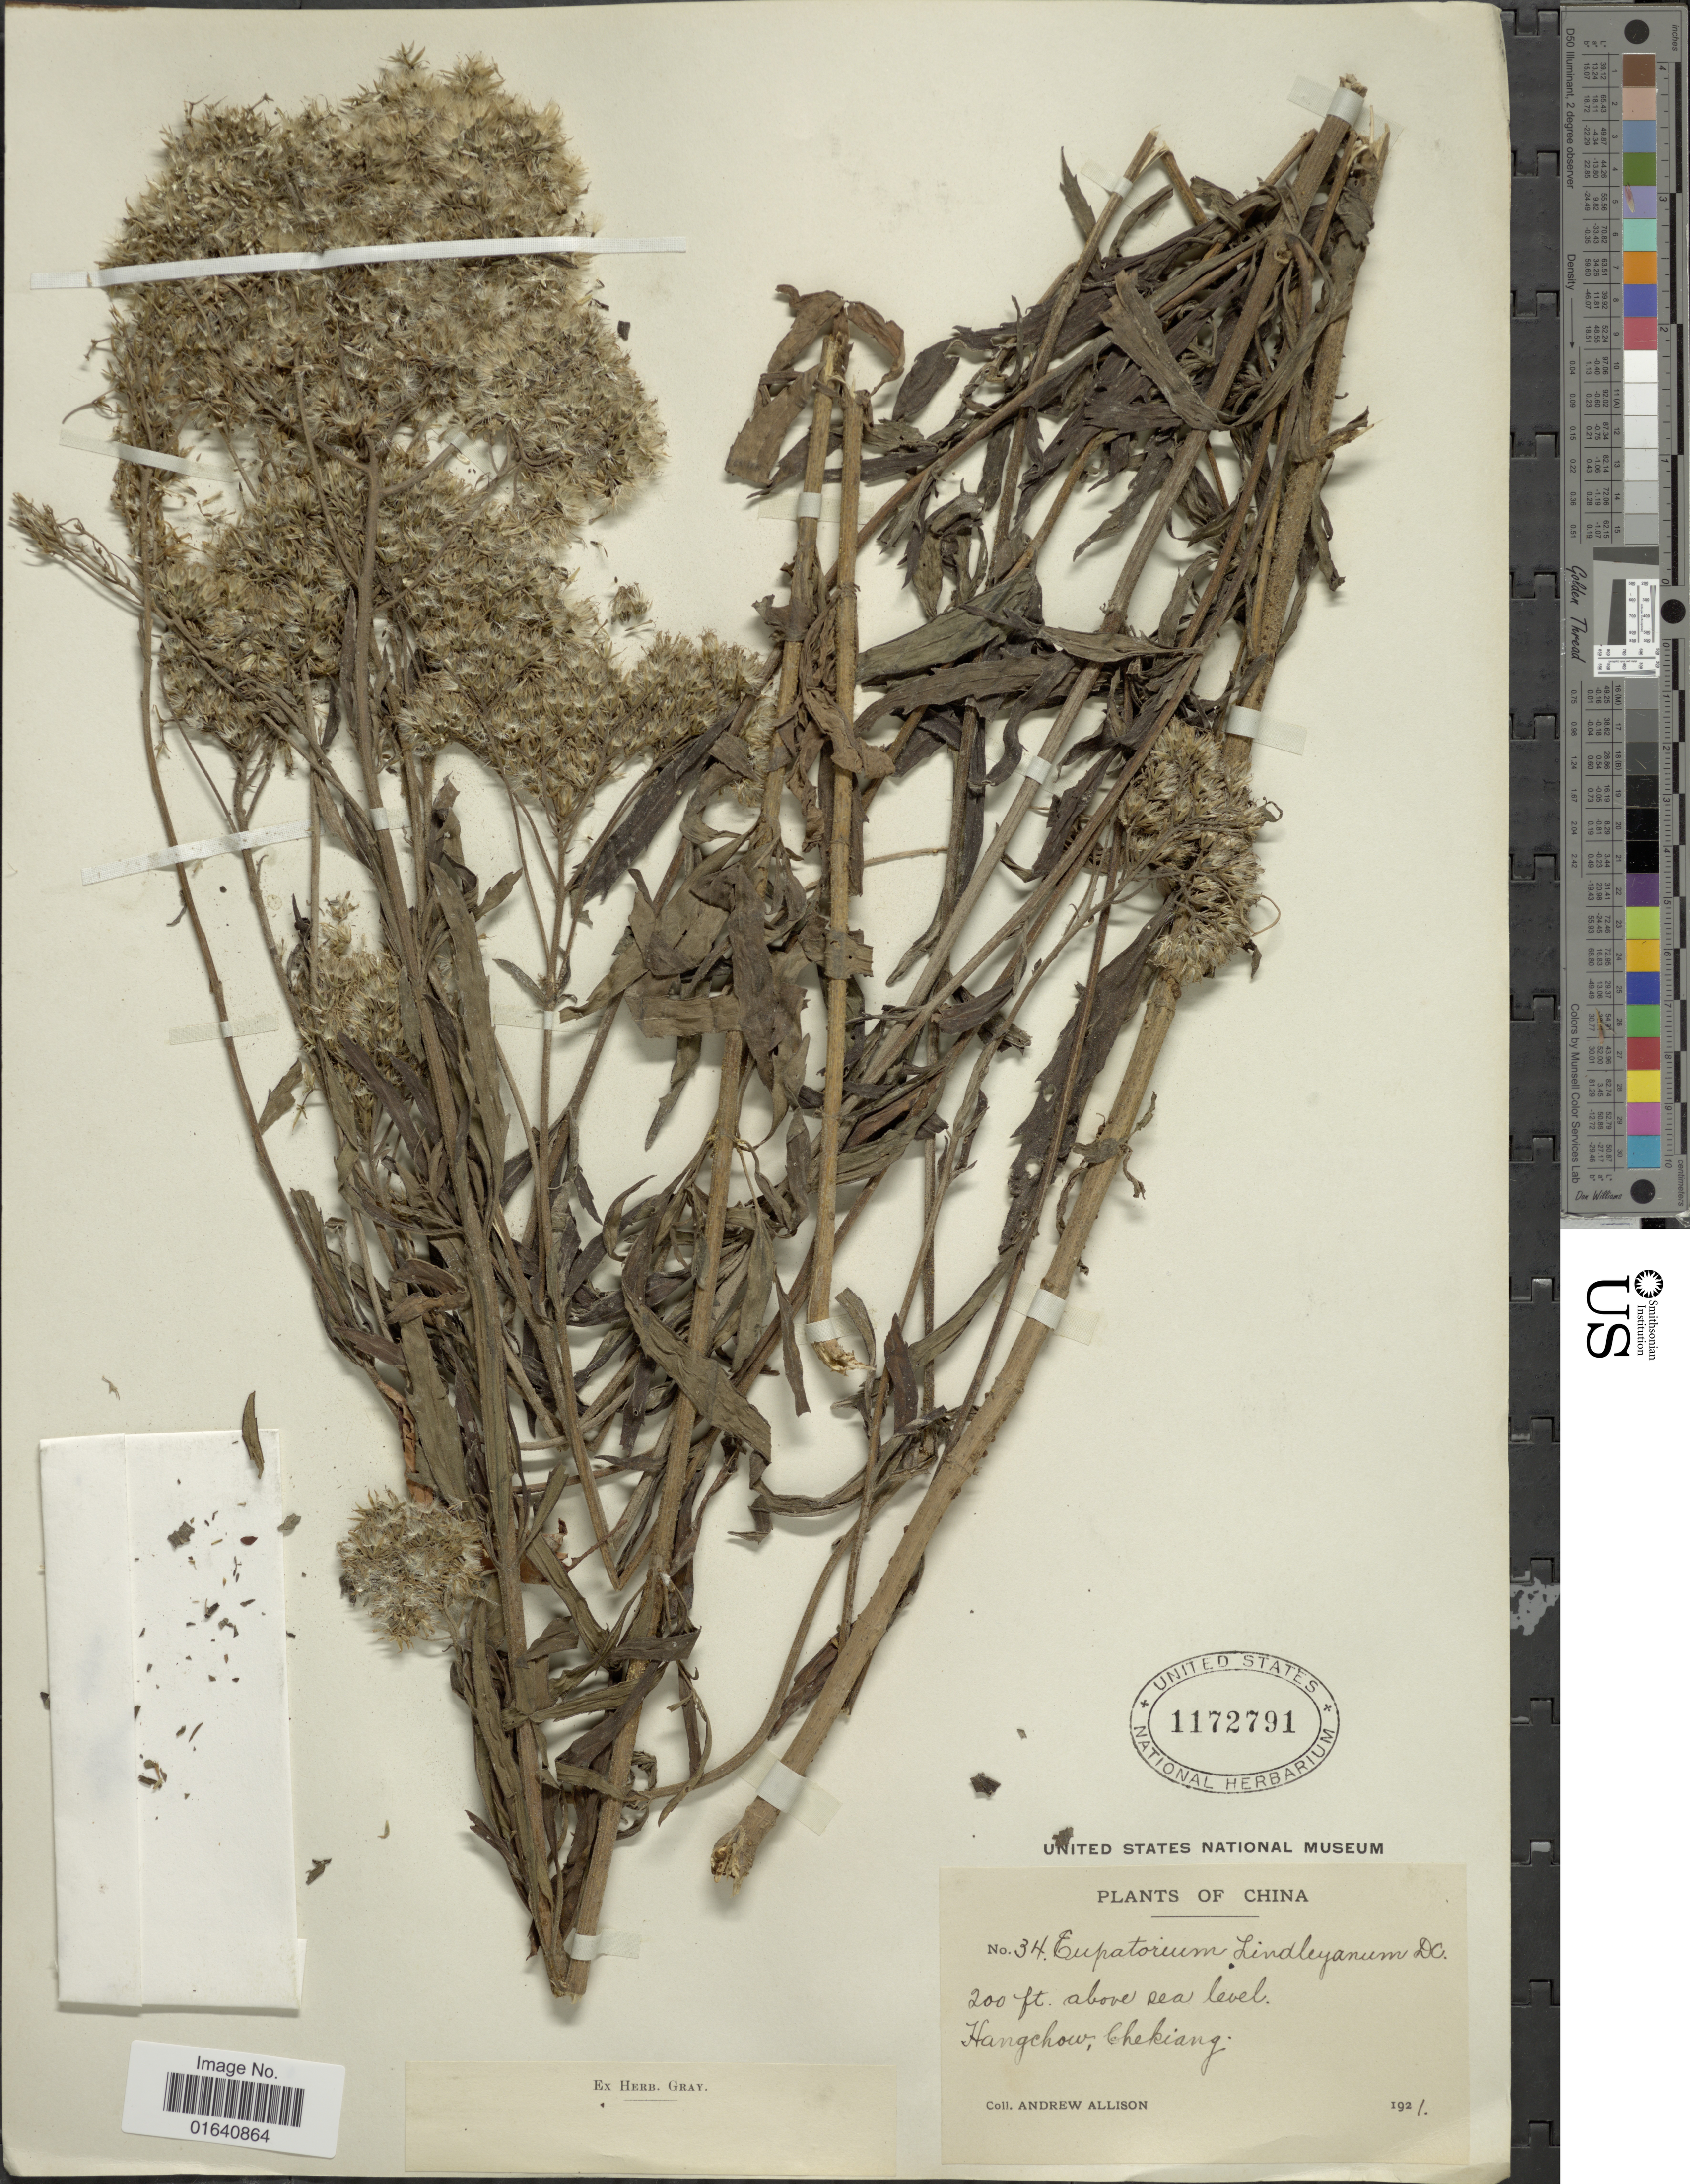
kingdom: Plantae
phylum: Tracheophyta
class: Magnoliopsida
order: Asterales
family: Asteraceae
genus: Eupatorium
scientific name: Eupatorium lindleyanum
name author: DC.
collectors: A. Allison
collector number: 34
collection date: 1921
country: China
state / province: Zhejiang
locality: Hangchow, Chekiang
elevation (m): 61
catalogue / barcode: US 1172791